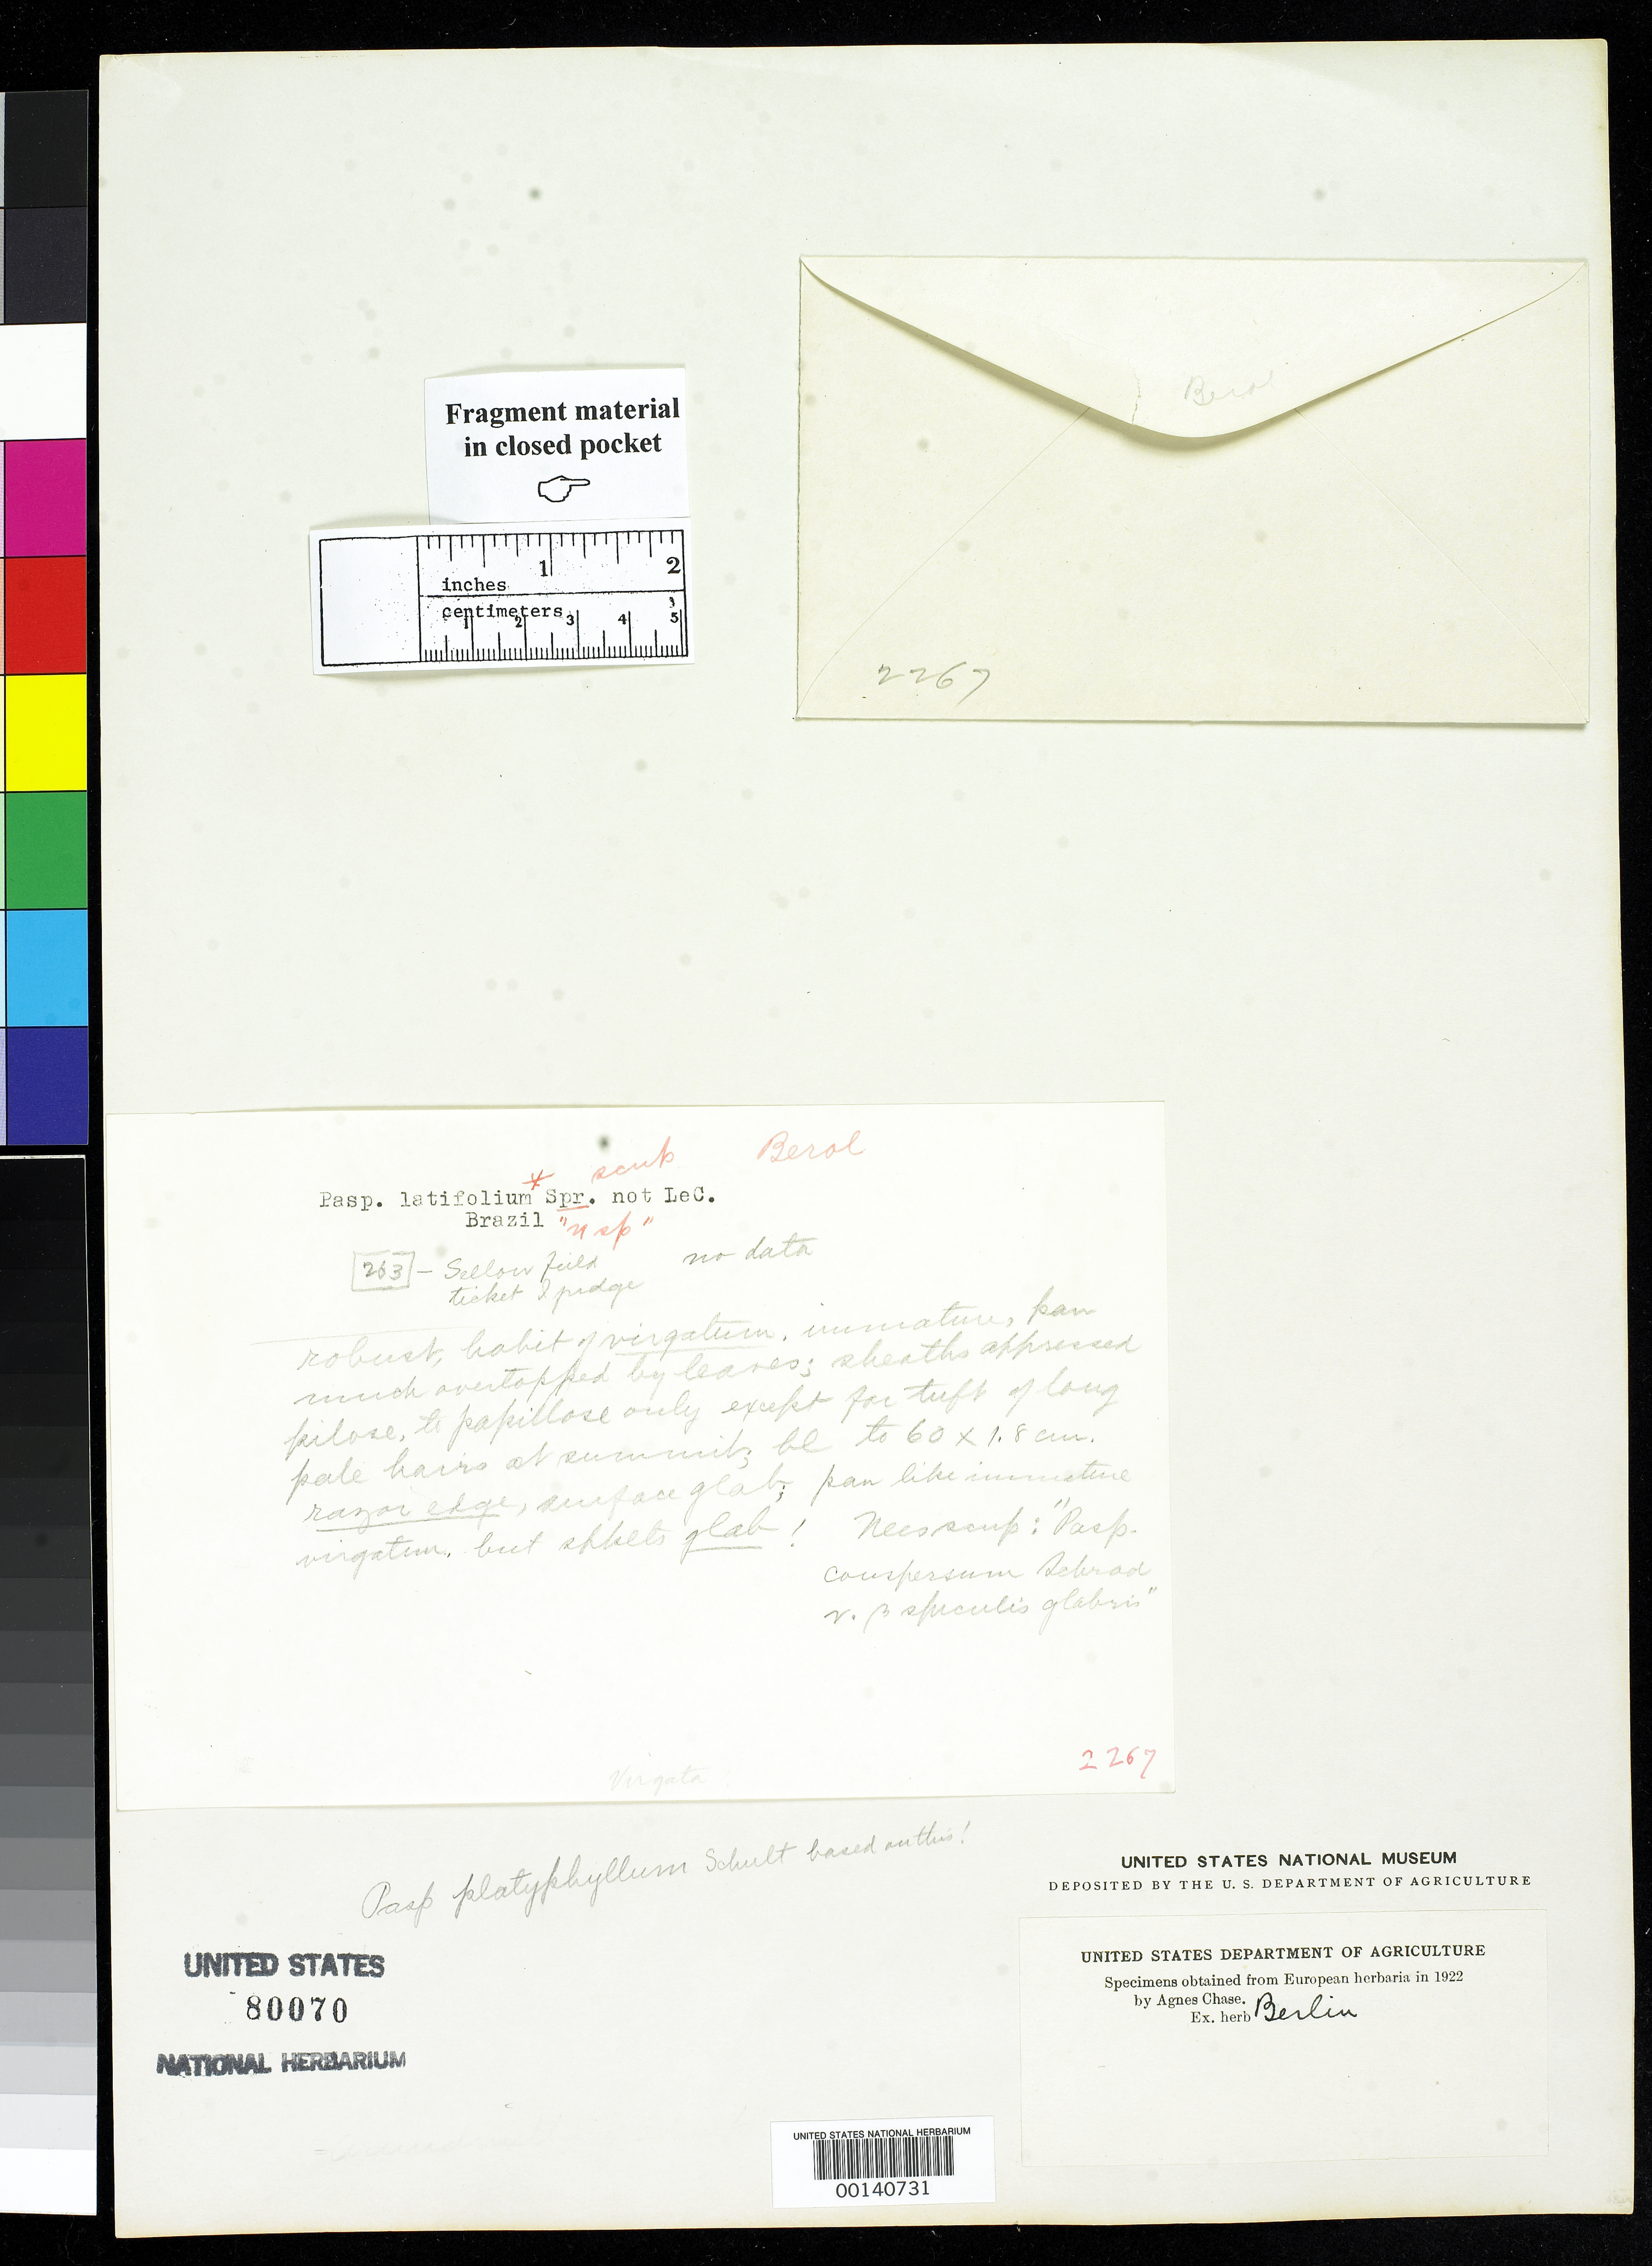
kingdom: Plantae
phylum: Tracheophyta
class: Liliopsida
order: Poales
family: Poaceae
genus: Paspalum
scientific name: Paspalum latifolium Spreng., nom. illeg.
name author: Spreng.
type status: Type Collection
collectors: F. Sellow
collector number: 263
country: Brazil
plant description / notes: Fragmentary material of type specimen ex herb. Berlin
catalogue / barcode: US 80070